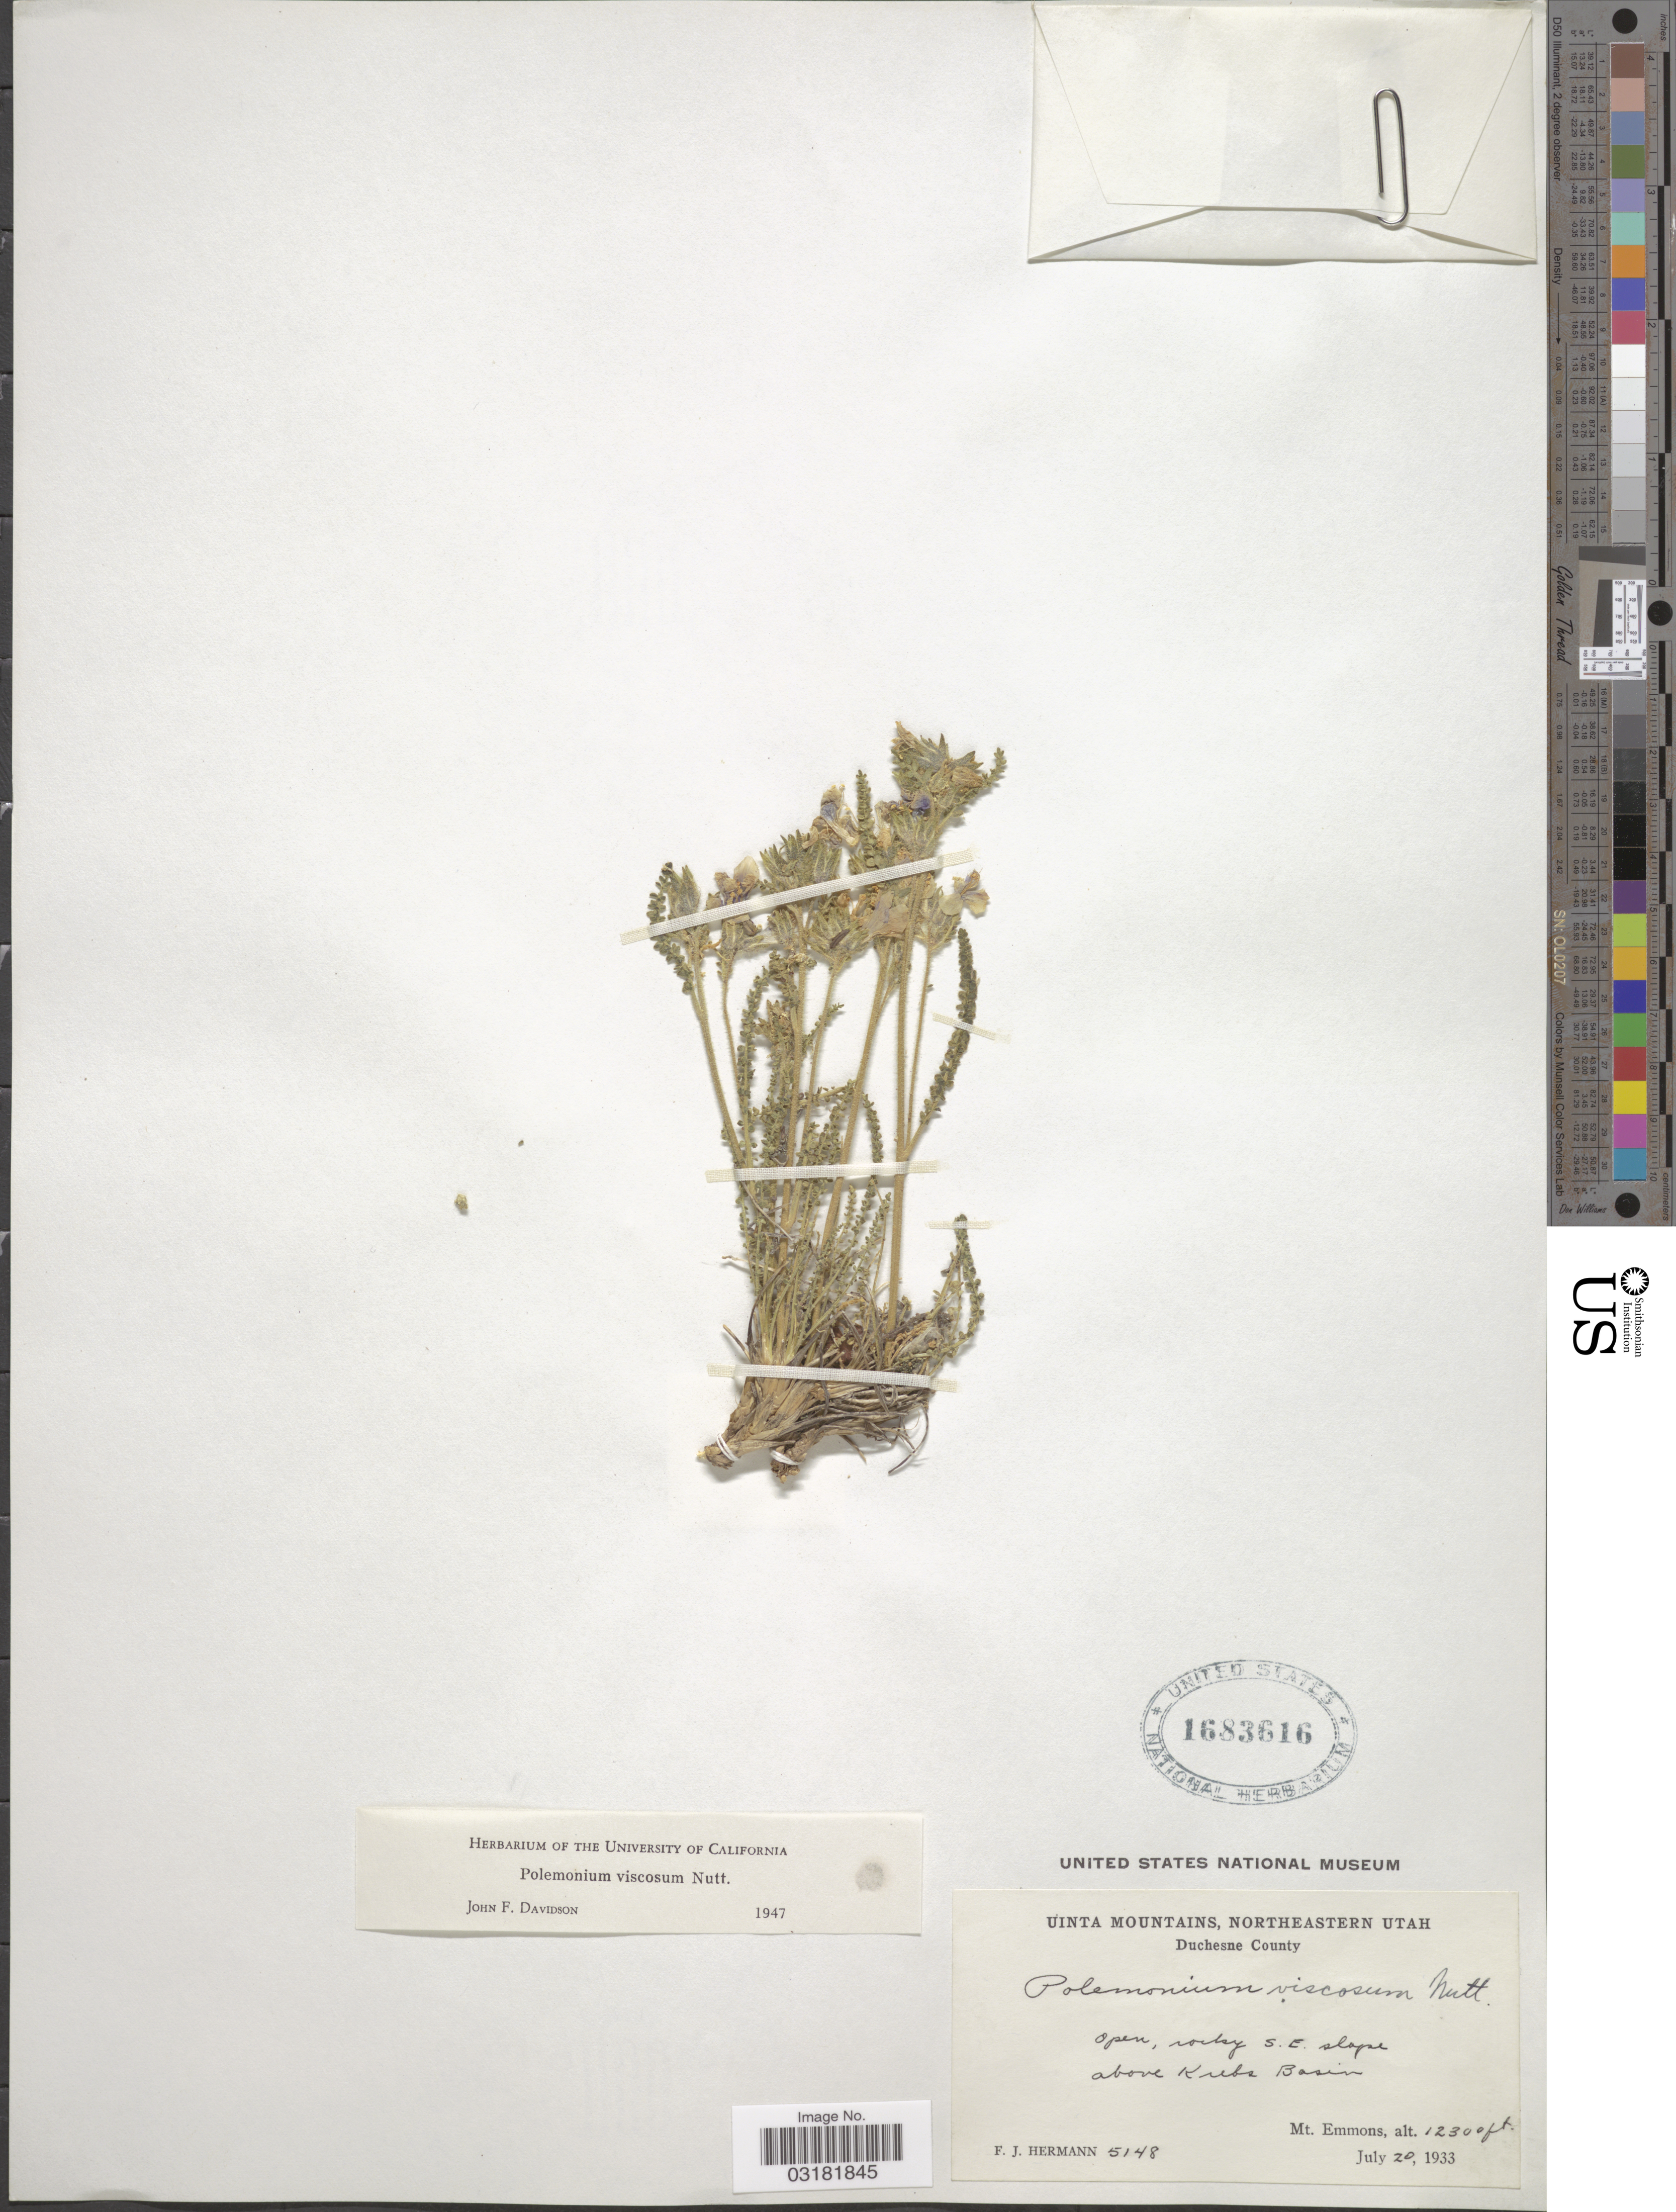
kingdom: Plantae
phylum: Tracheophyta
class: Magnoliopsida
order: Ericales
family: Polemoniaceae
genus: Polemonium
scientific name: Polemonium viscosum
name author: Nutt.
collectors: F. J. Hermann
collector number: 5148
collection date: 1933-07-20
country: United States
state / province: Utah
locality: Uinta Mountains, Northeastern Utah. Duchesne County. S. E. slope above Krebs Basin. Mt. Emmons.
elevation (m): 3749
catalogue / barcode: US 1683616